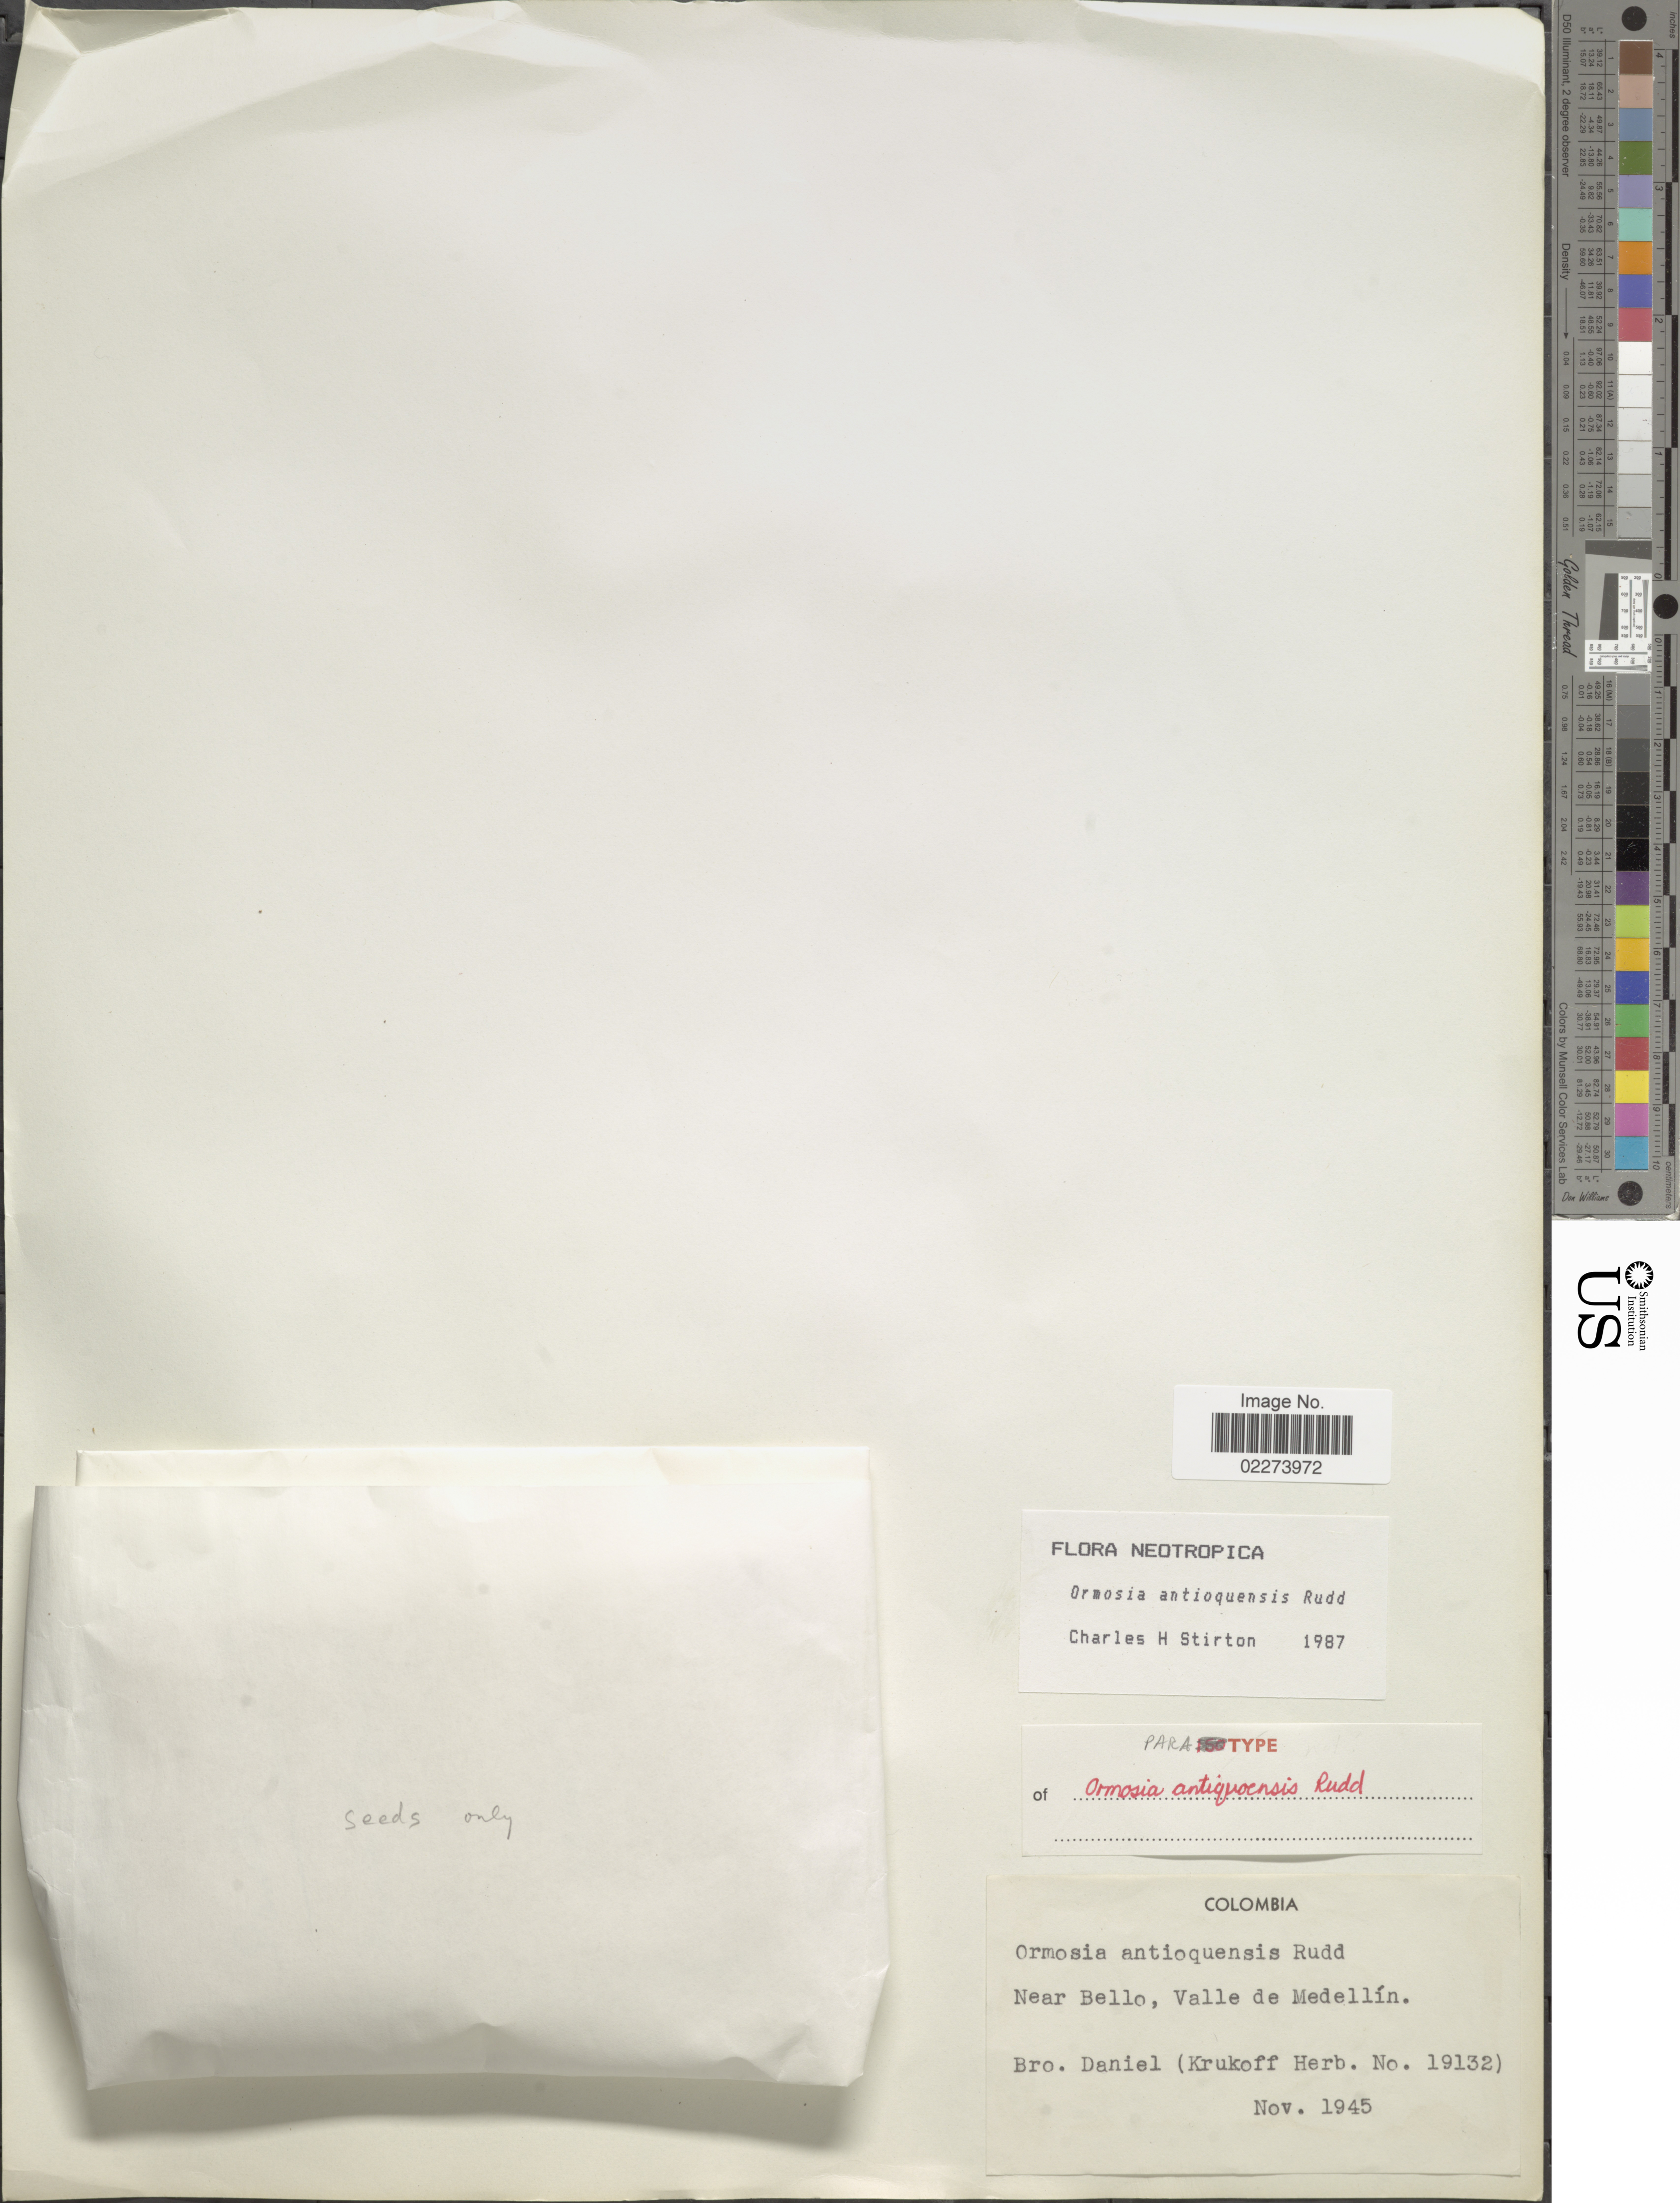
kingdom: Plantae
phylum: Tracheophyta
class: Magnoliopsida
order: Fabales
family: Fabaceae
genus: Ormosia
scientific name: Ormosia antioquensis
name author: Rudd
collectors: Bro. Daniel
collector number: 19132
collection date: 1945-11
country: Colombia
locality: Near Bello, Valle de Medellin